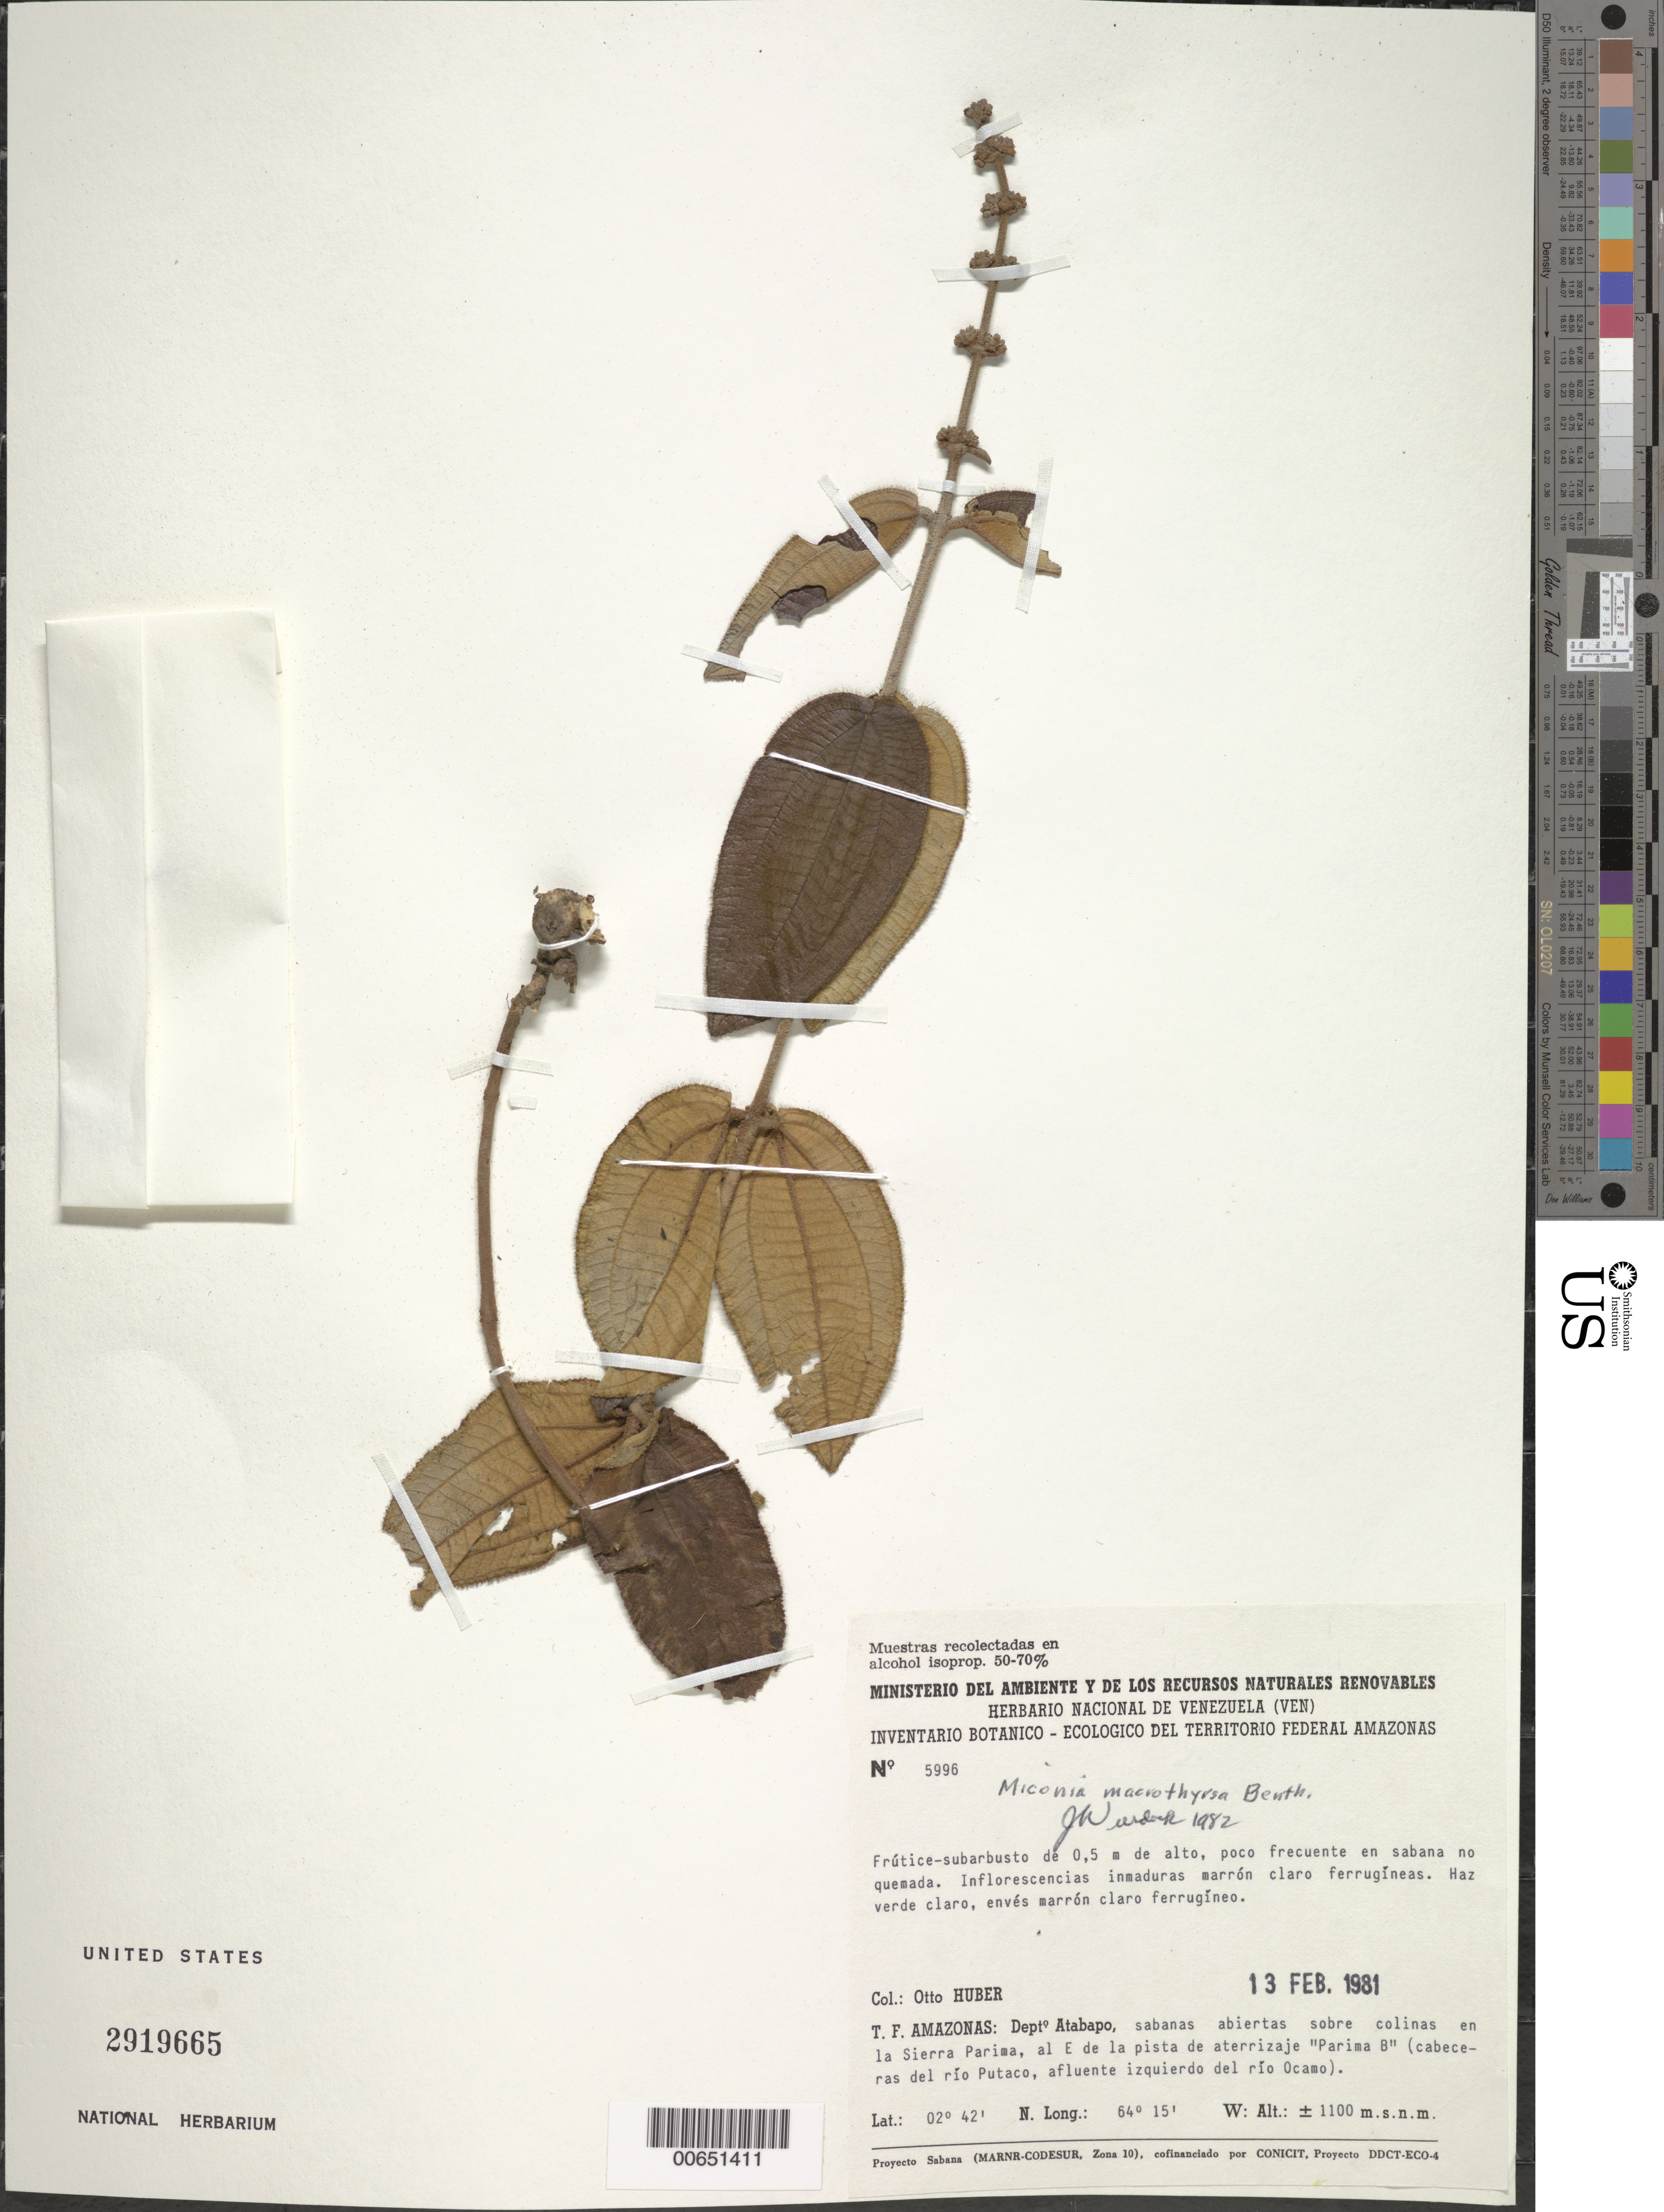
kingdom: Plantae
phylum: Tracheophyta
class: Magnoliopsida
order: Myrtales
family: Melastomataceae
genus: Miconia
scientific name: Miconia macrothyrsa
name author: Benth.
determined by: Wurdack, John J., (US), US (UNITED STATES)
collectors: O. Huber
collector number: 5996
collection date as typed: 13-Feb-81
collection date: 1981-02-13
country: Venezuela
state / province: Amazonas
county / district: Atabapo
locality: Sierra Parima, E de la pista de aterrizaje "Parima B" (cabeceras del Río Putaco, afluente izquierdo del Río Ocamo)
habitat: Sabanas sobre colinas; en sabana no quemada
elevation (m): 1100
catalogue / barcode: US 2919665